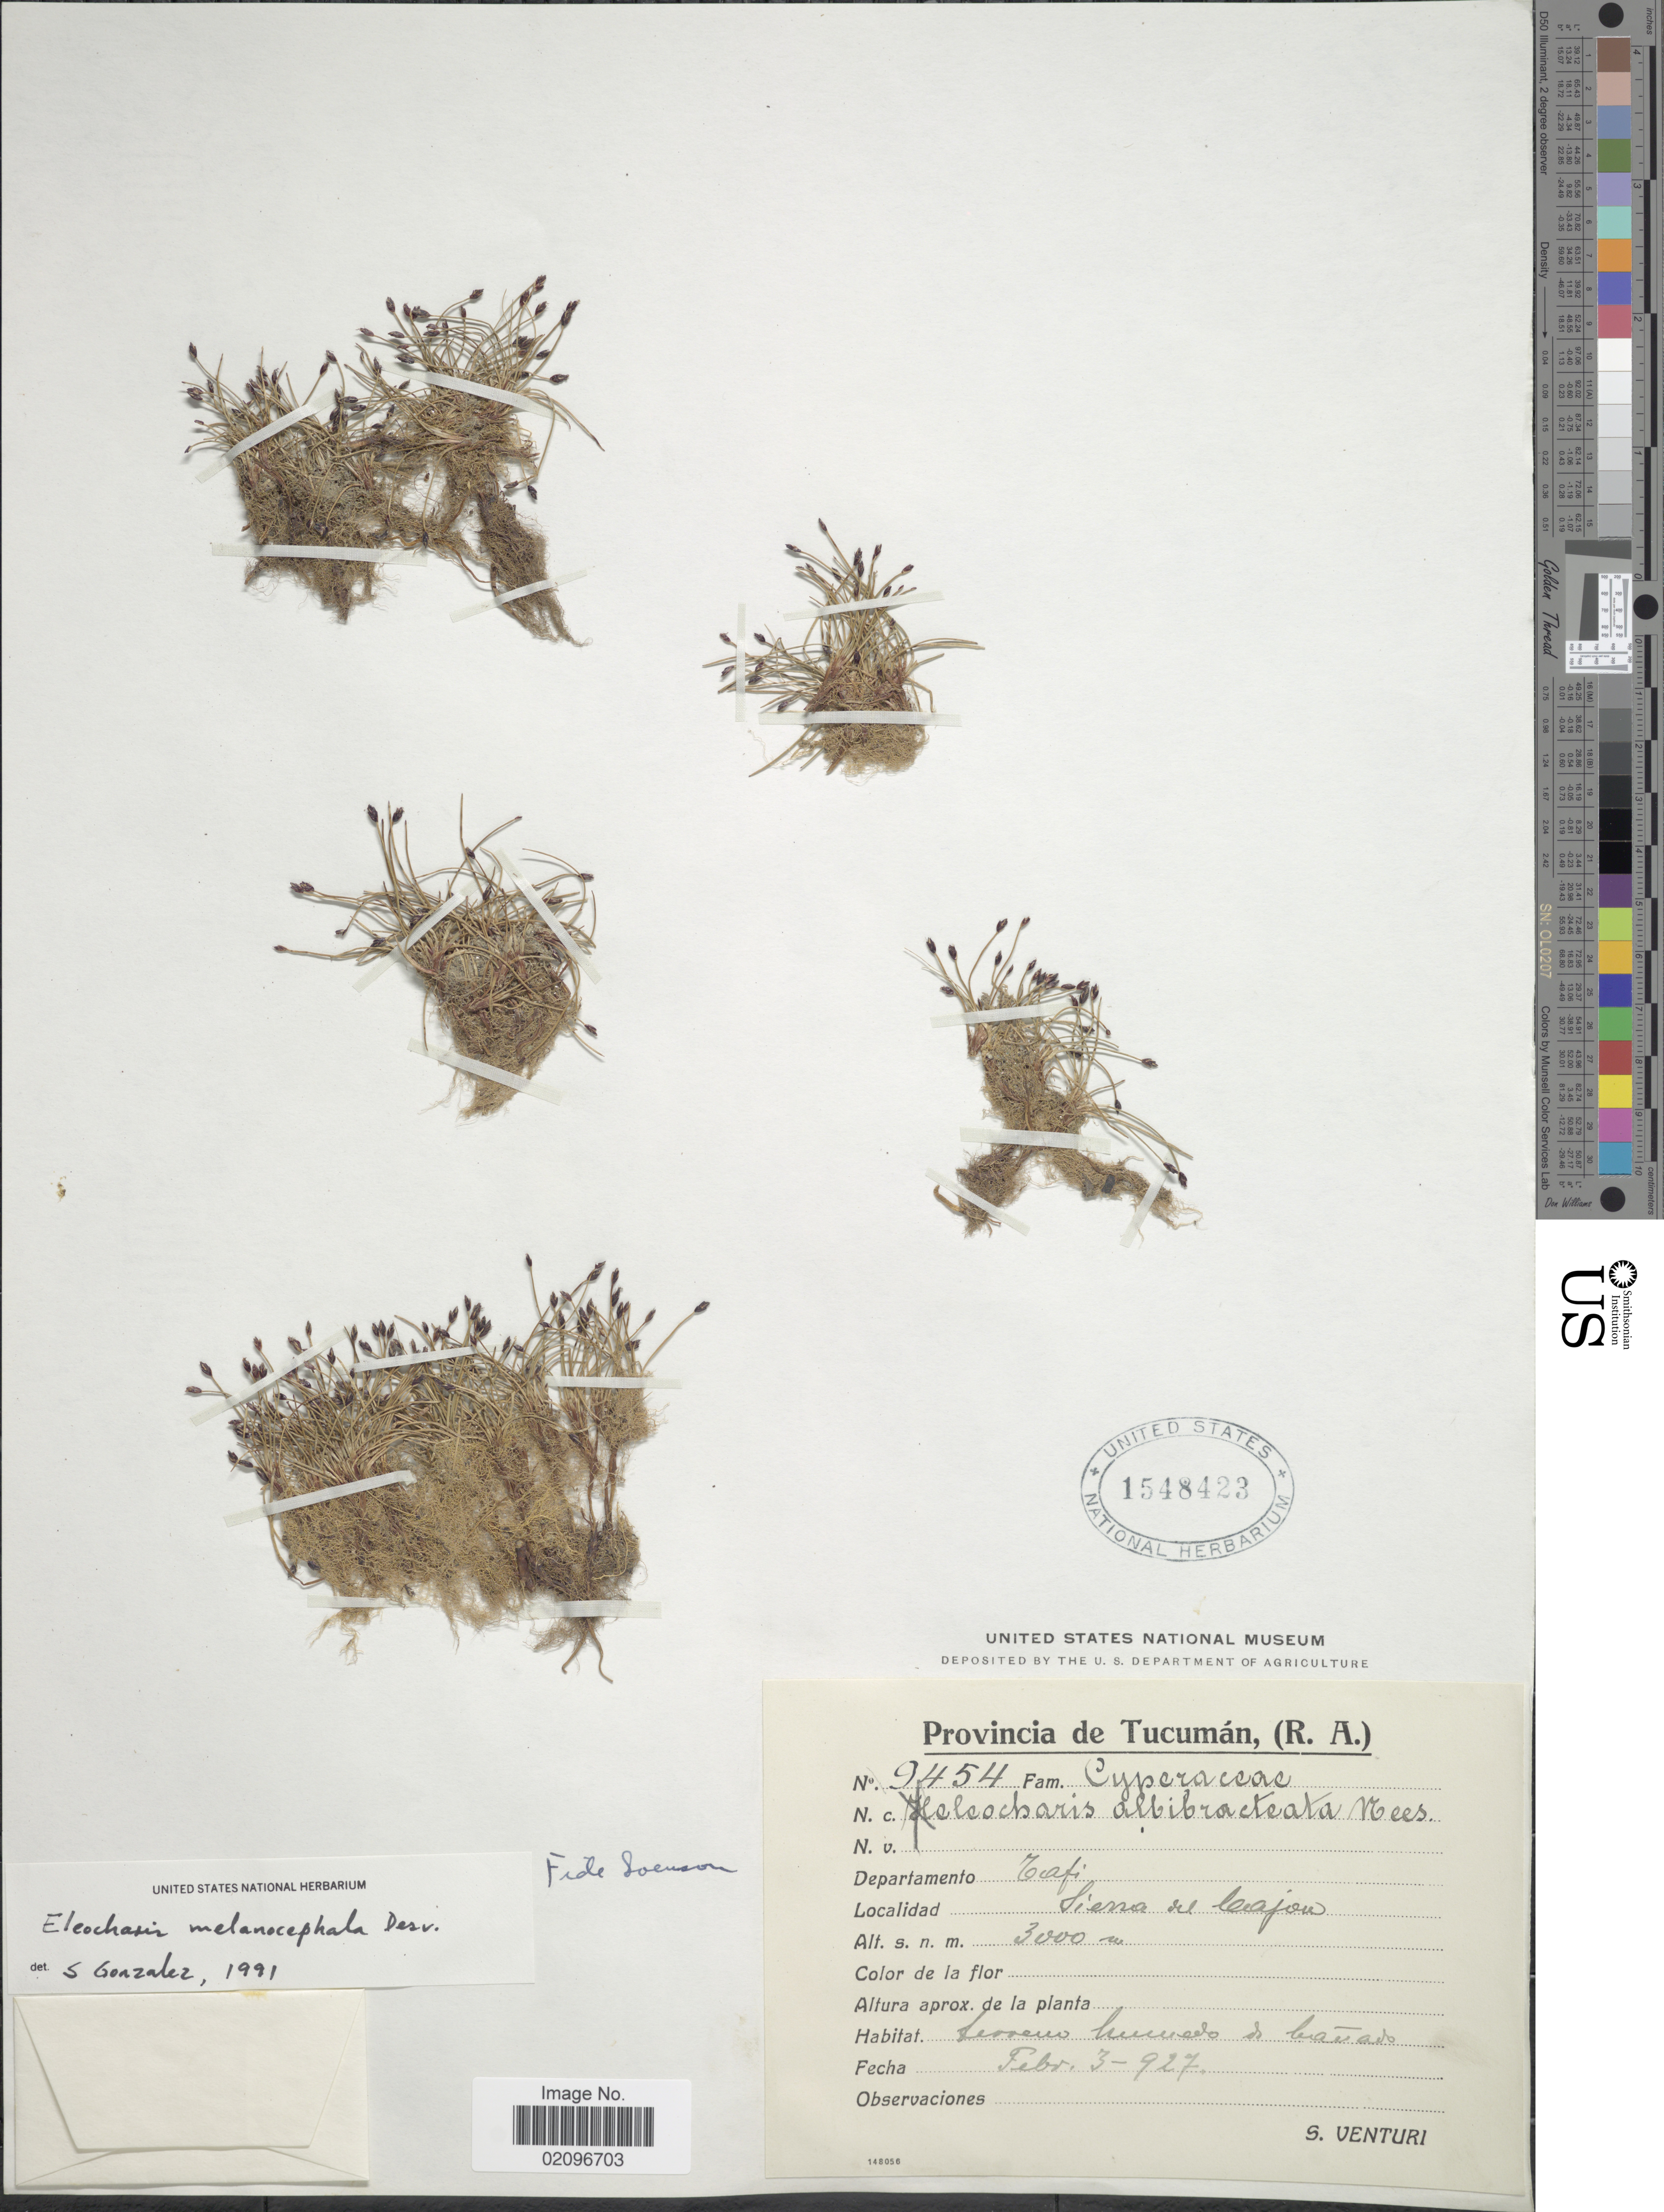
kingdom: Plantae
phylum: Tracheophyta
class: Liliopsida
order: Poales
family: Cyperaceae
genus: Eleocharis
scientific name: Eleocharis melanocephala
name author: É. Desv.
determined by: Gonzalez, Sophie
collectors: S. Venturi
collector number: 9454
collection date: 1927-02-03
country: Argentina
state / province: Tucuman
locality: (R.A.) Departamento Tafi, Sierra del Cajon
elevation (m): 3000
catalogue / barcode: US 1548423